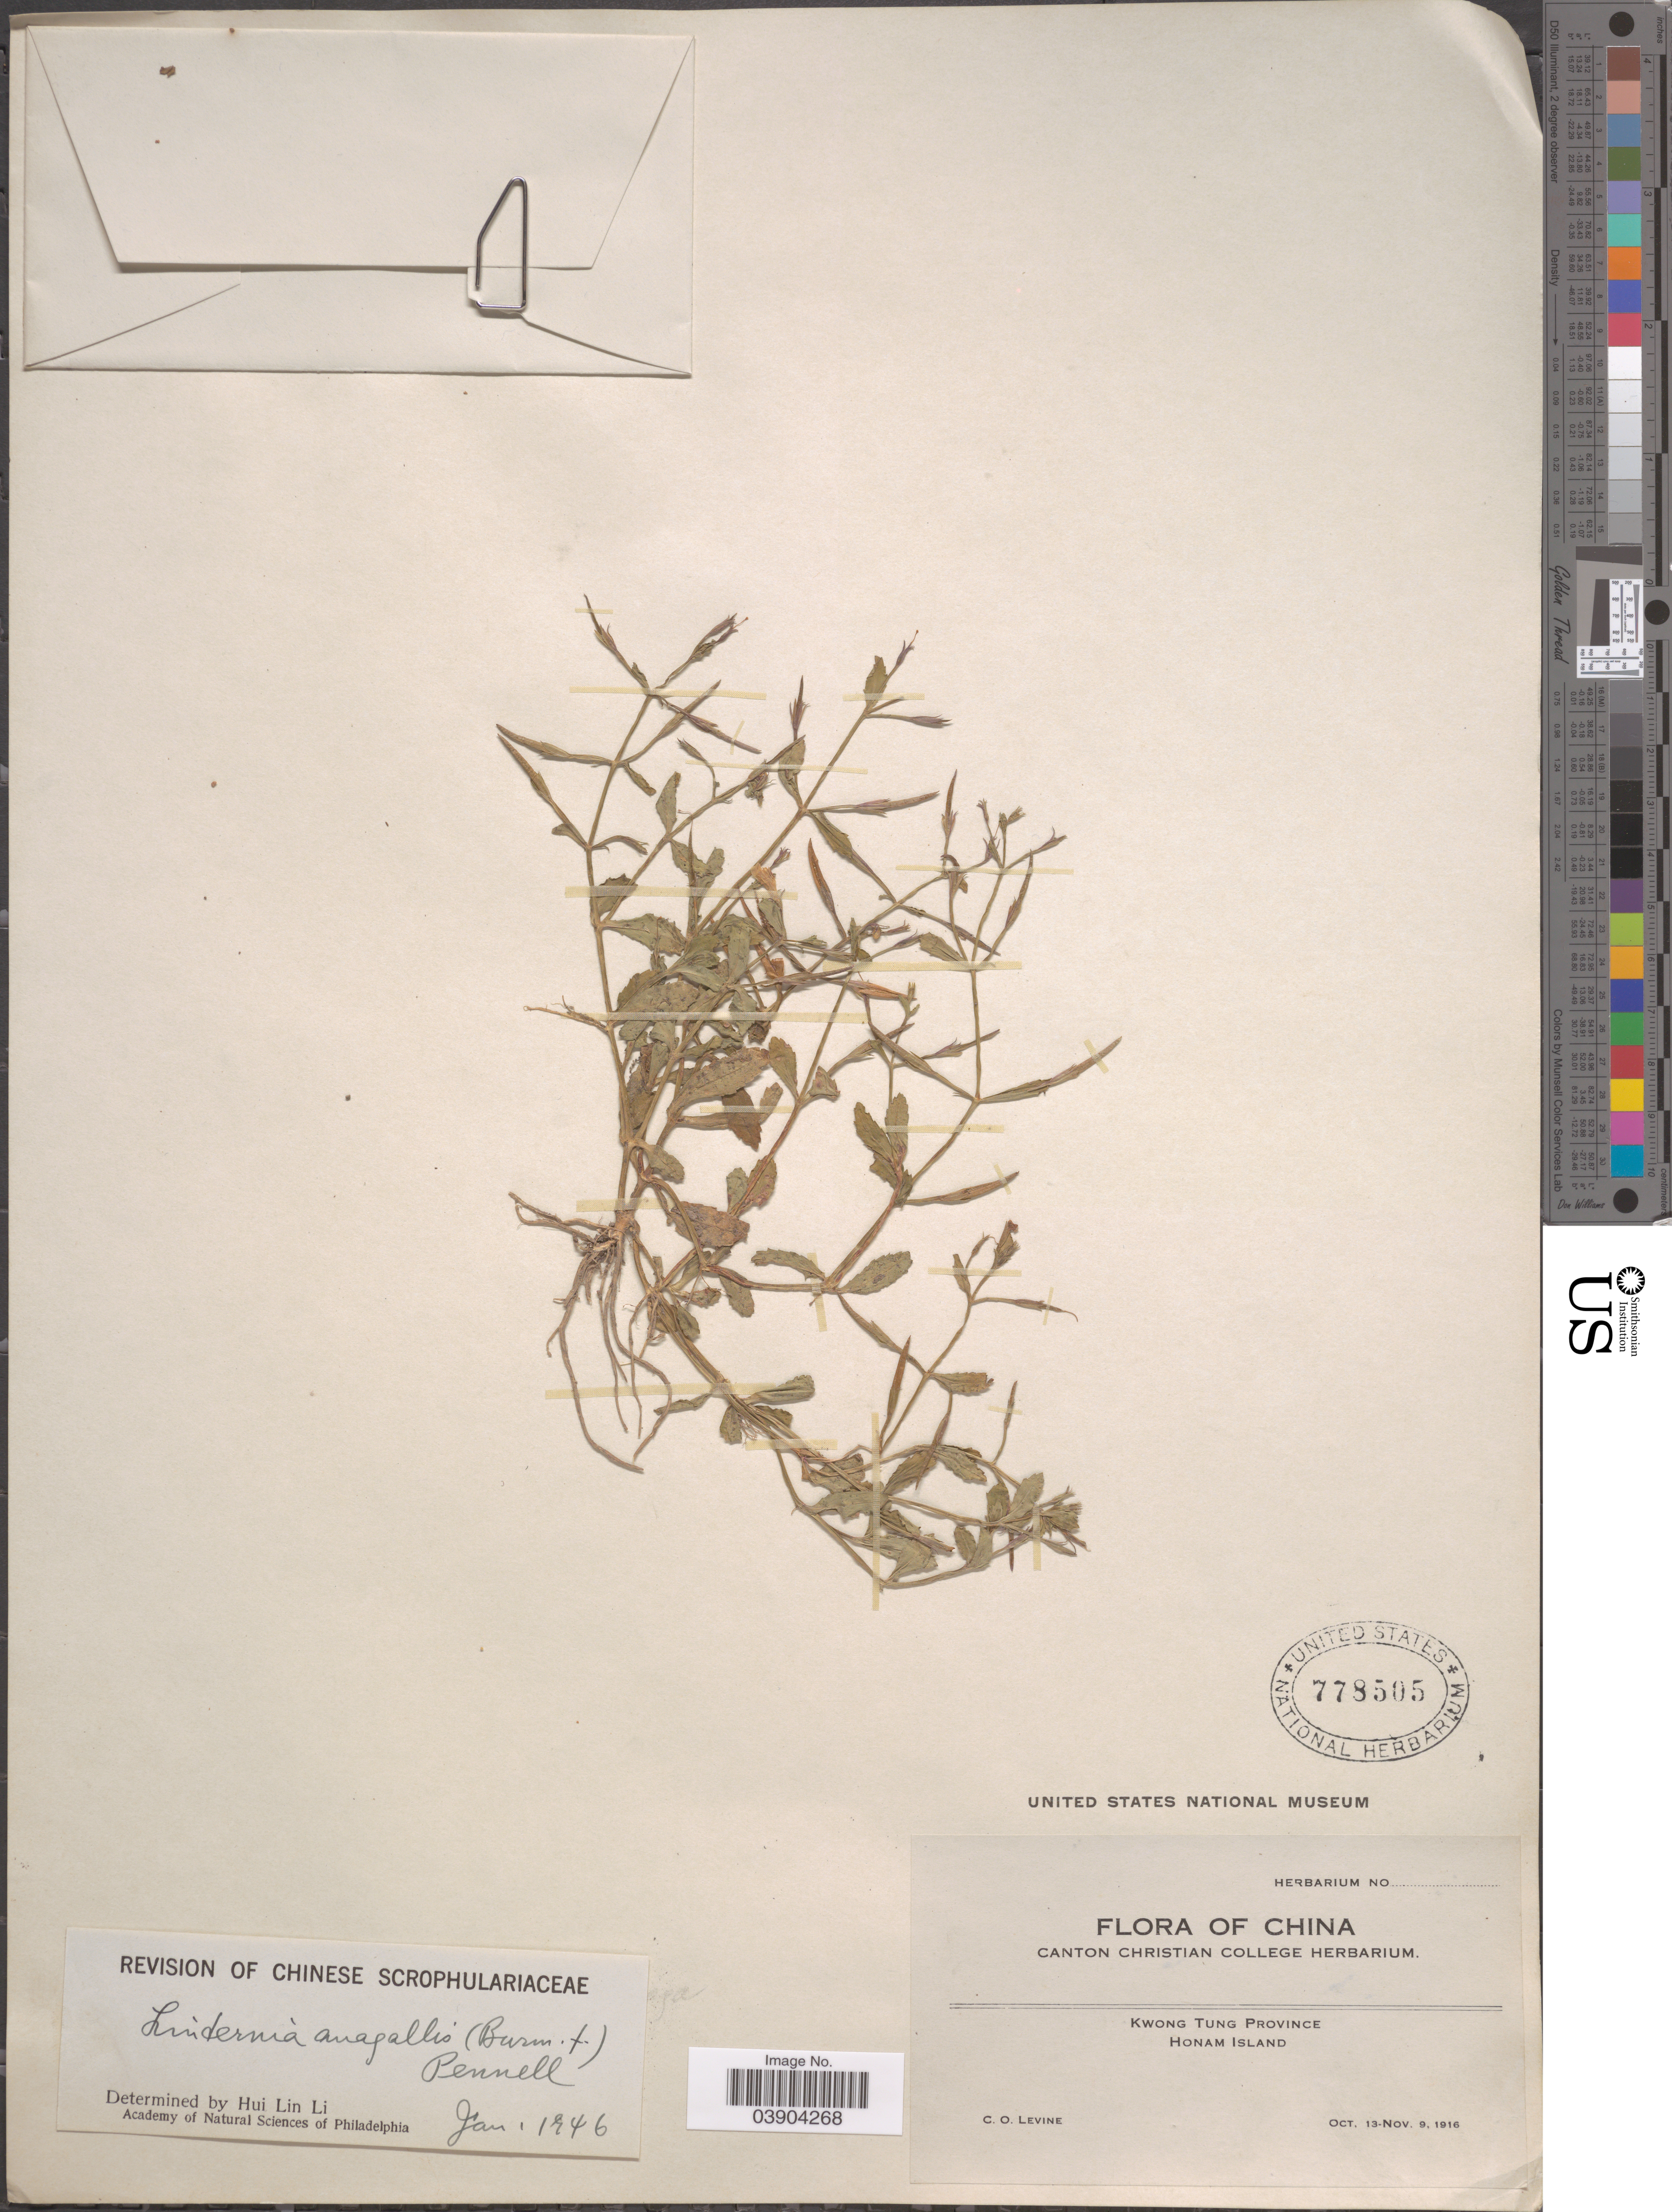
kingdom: Plantae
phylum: Tracheophyta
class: Magnoliopsida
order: Lamiales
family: Linderniaceae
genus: Lindernia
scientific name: Lindernia anagallis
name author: (Burm. f.) Pennell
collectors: C. O. Levine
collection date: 1916-10-13/1916-11-09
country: China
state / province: Guangdong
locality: Kwong Tung Province. Honam Island.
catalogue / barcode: US 778505